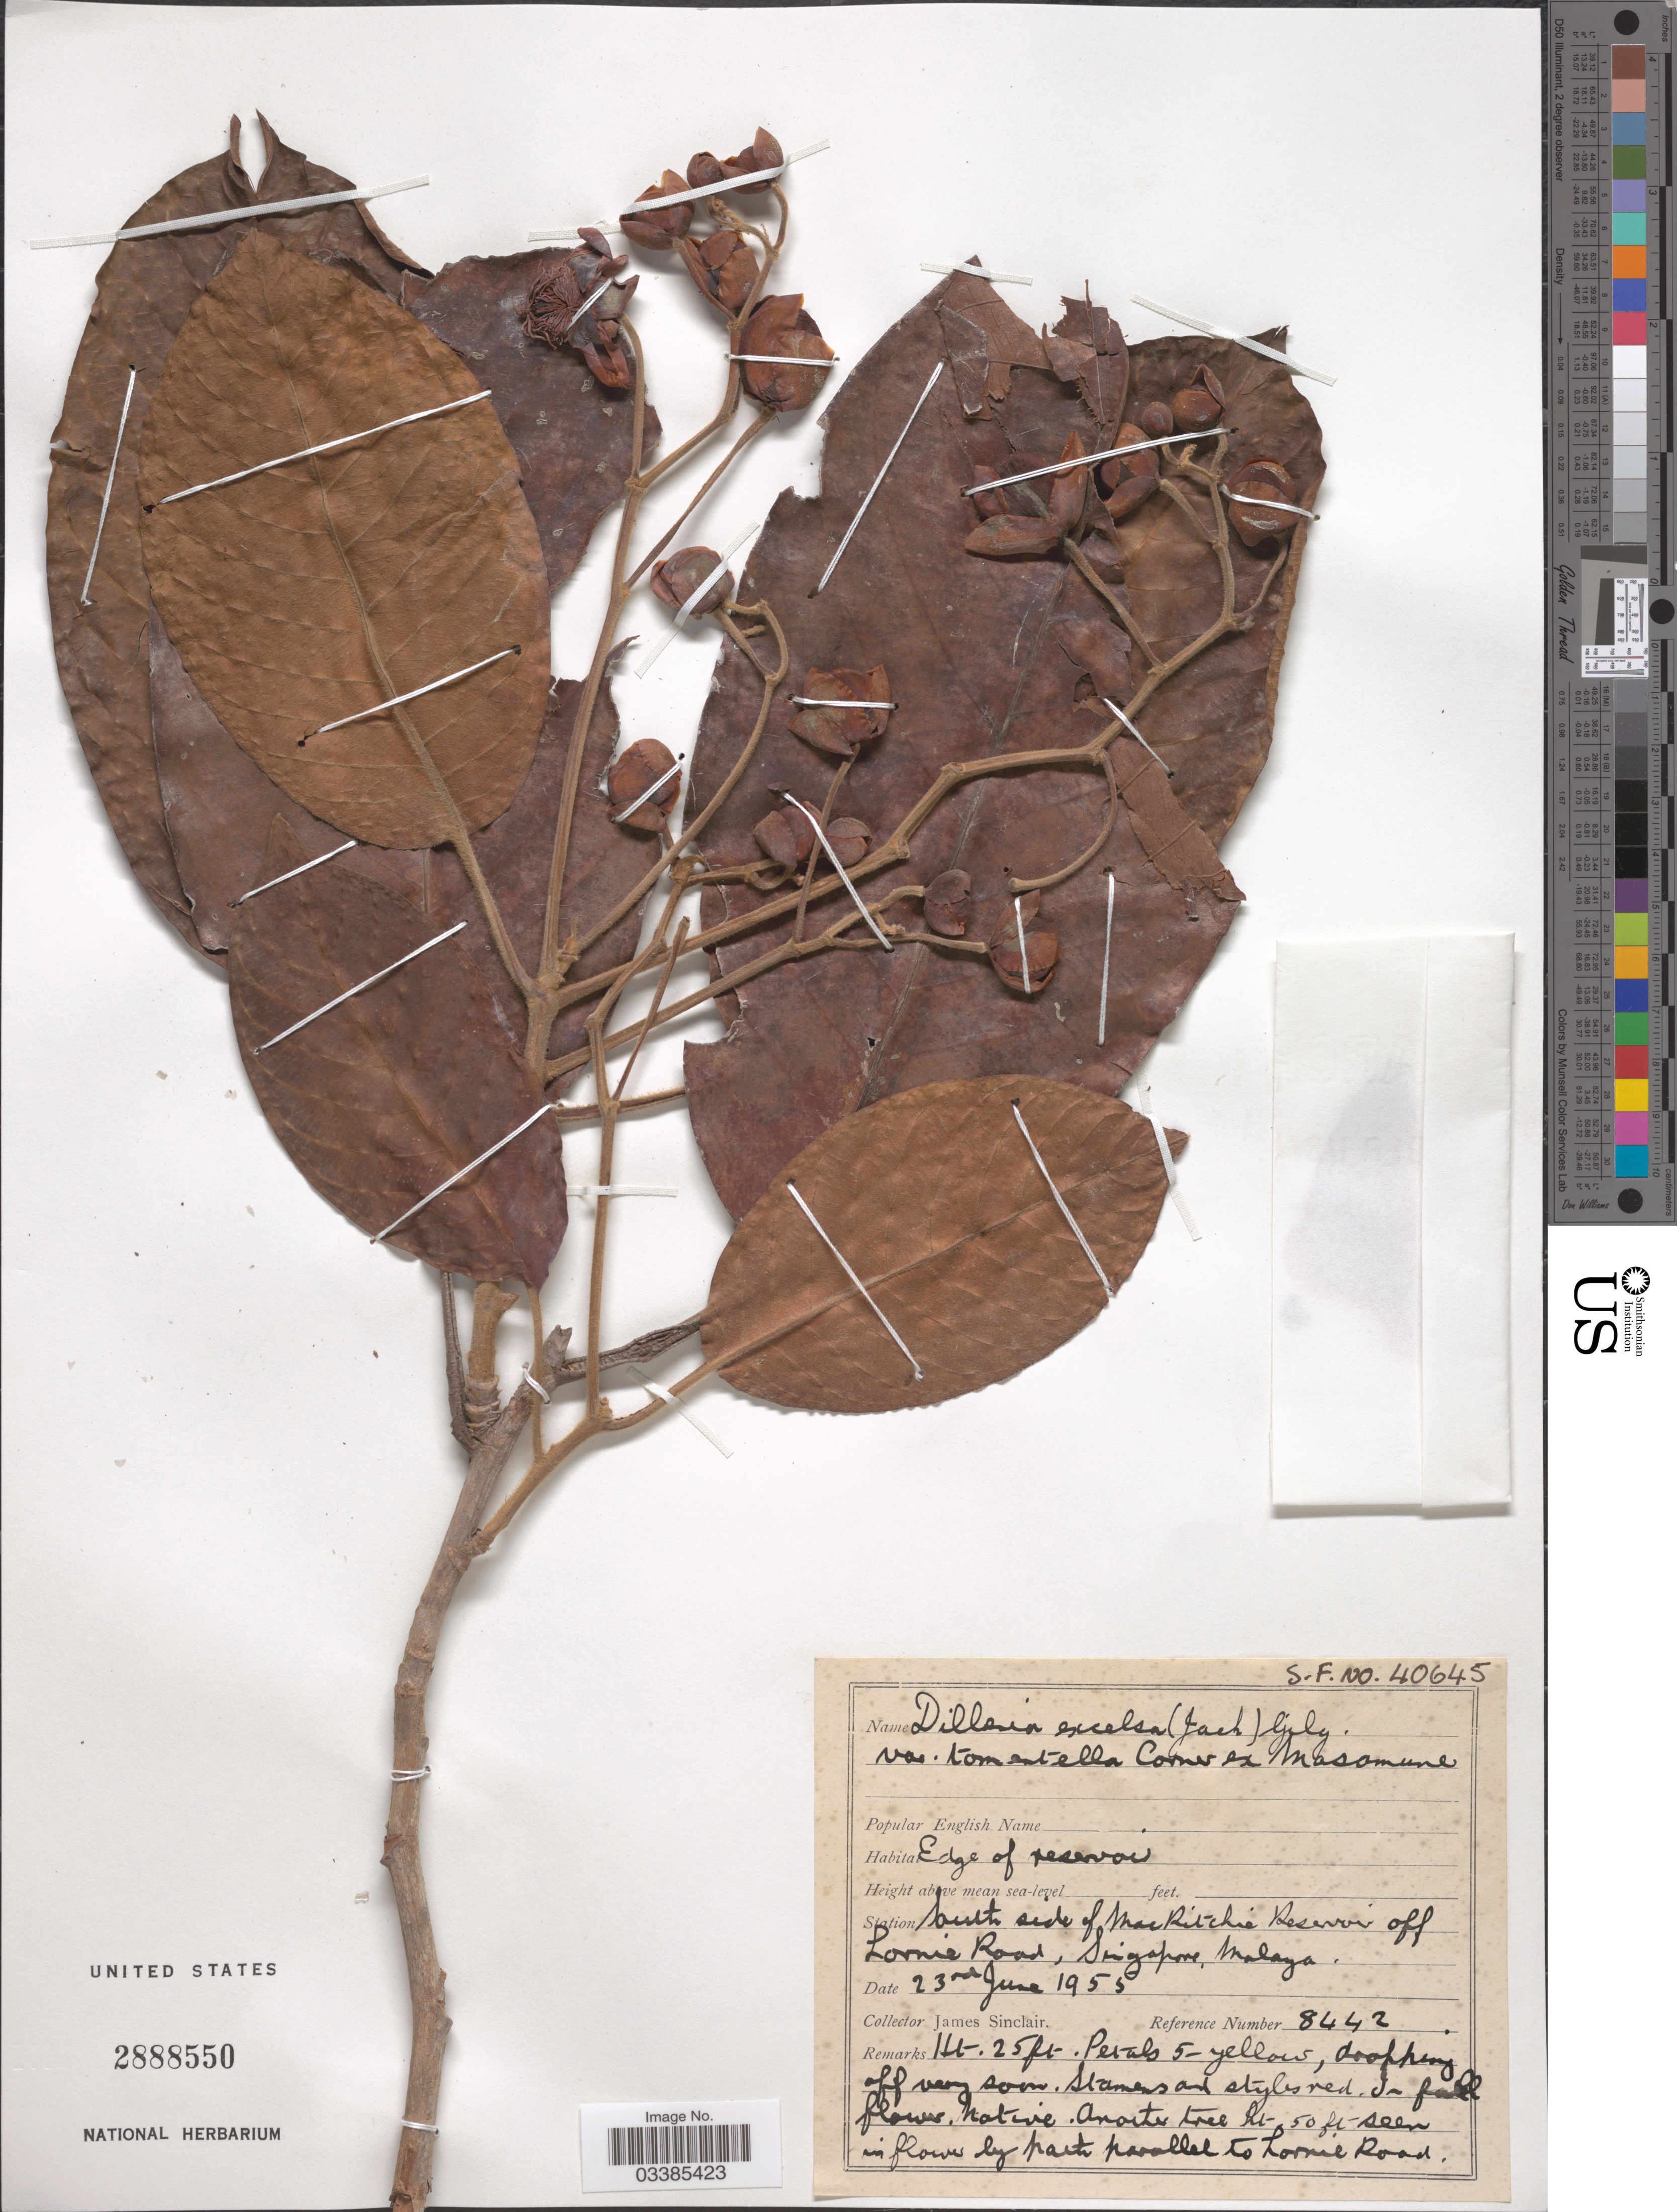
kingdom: Plantae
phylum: Tracheophyta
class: Magnoliopsida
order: Dilleniales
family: Dilleniaceae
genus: Dillenia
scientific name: Dillenia excelsa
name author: (Jack) Martelli ex Gilg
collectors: J. Sinclair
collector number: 8442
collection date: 1955-06-23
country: Singapore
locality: Station Edge of reservoir. South side of Mac Ritchie Reservoir off Lornie Road, Malaya.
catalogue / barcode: US 2888550